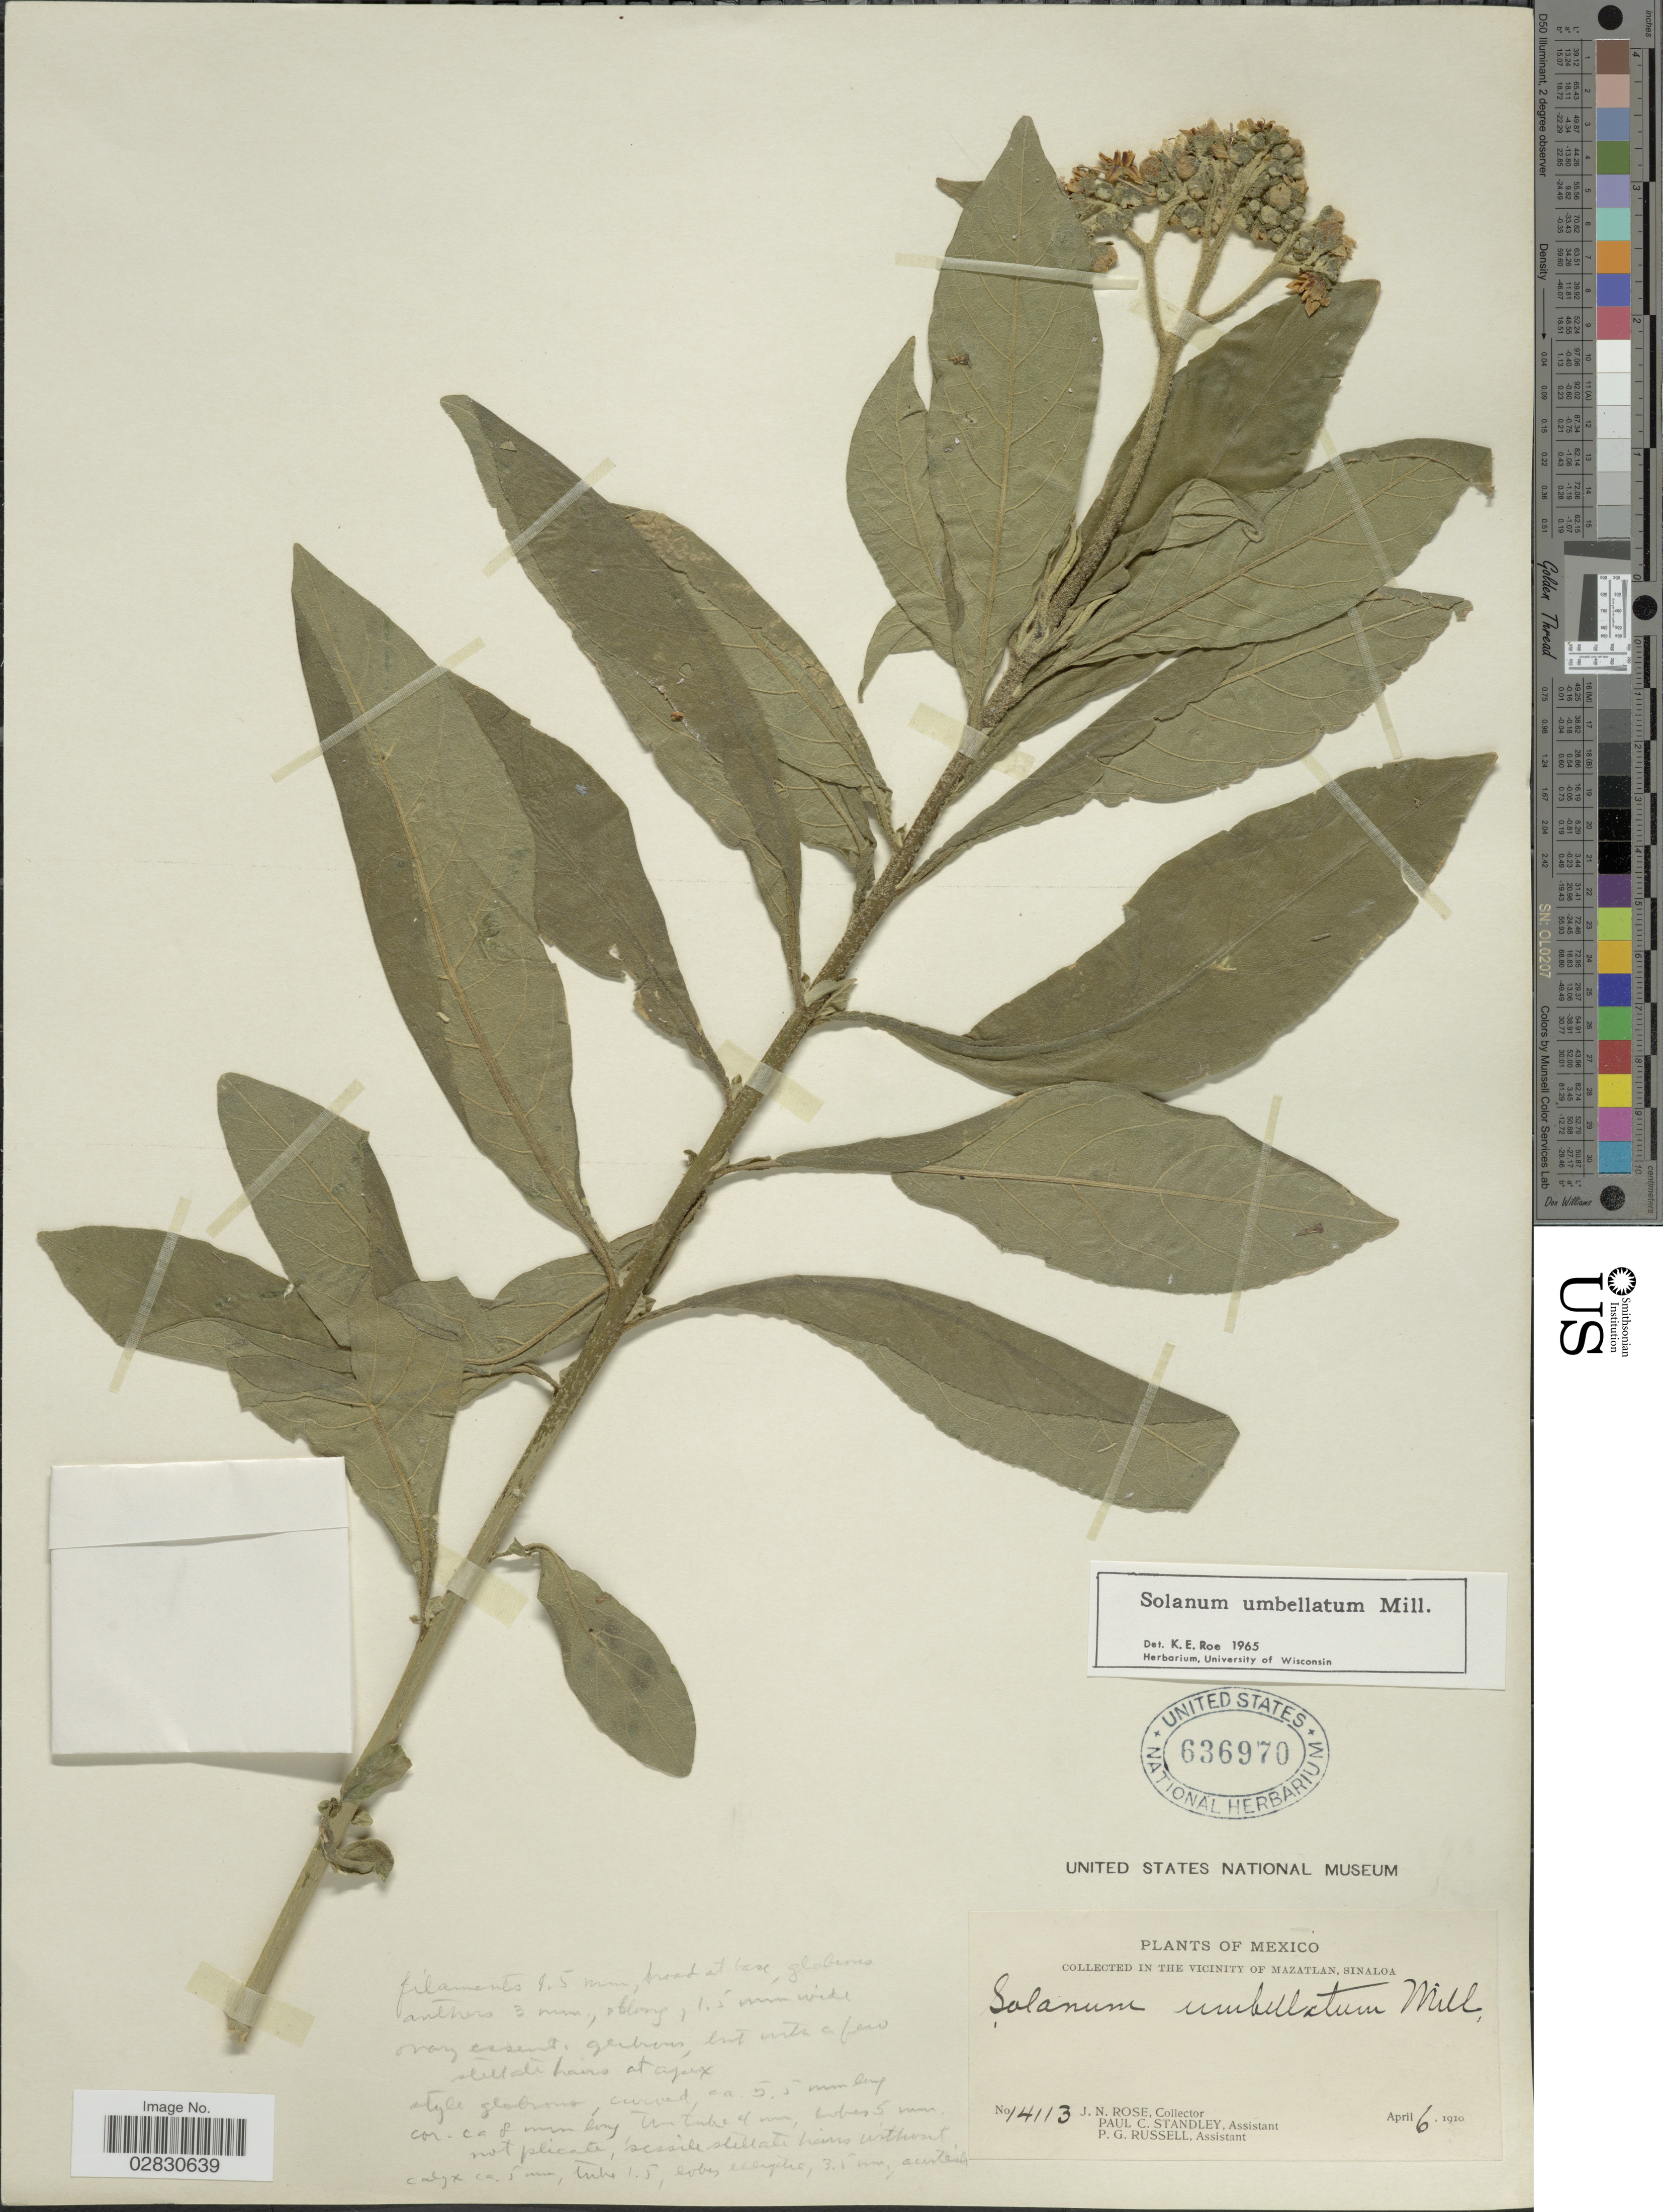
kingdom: Plantae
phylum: Tracheophyta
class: Magnoliopsida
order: Solanales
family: Solanaceae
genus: Solanum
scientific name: Solanum umbellatum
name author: Mill.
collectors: J. N. Rose, P. C. Standley & P. G. Russell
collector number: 14113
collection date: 1910-04-06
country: Mexico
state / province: Sinaloa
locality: Vicinity of Mazatlan.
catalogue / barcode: US 636970